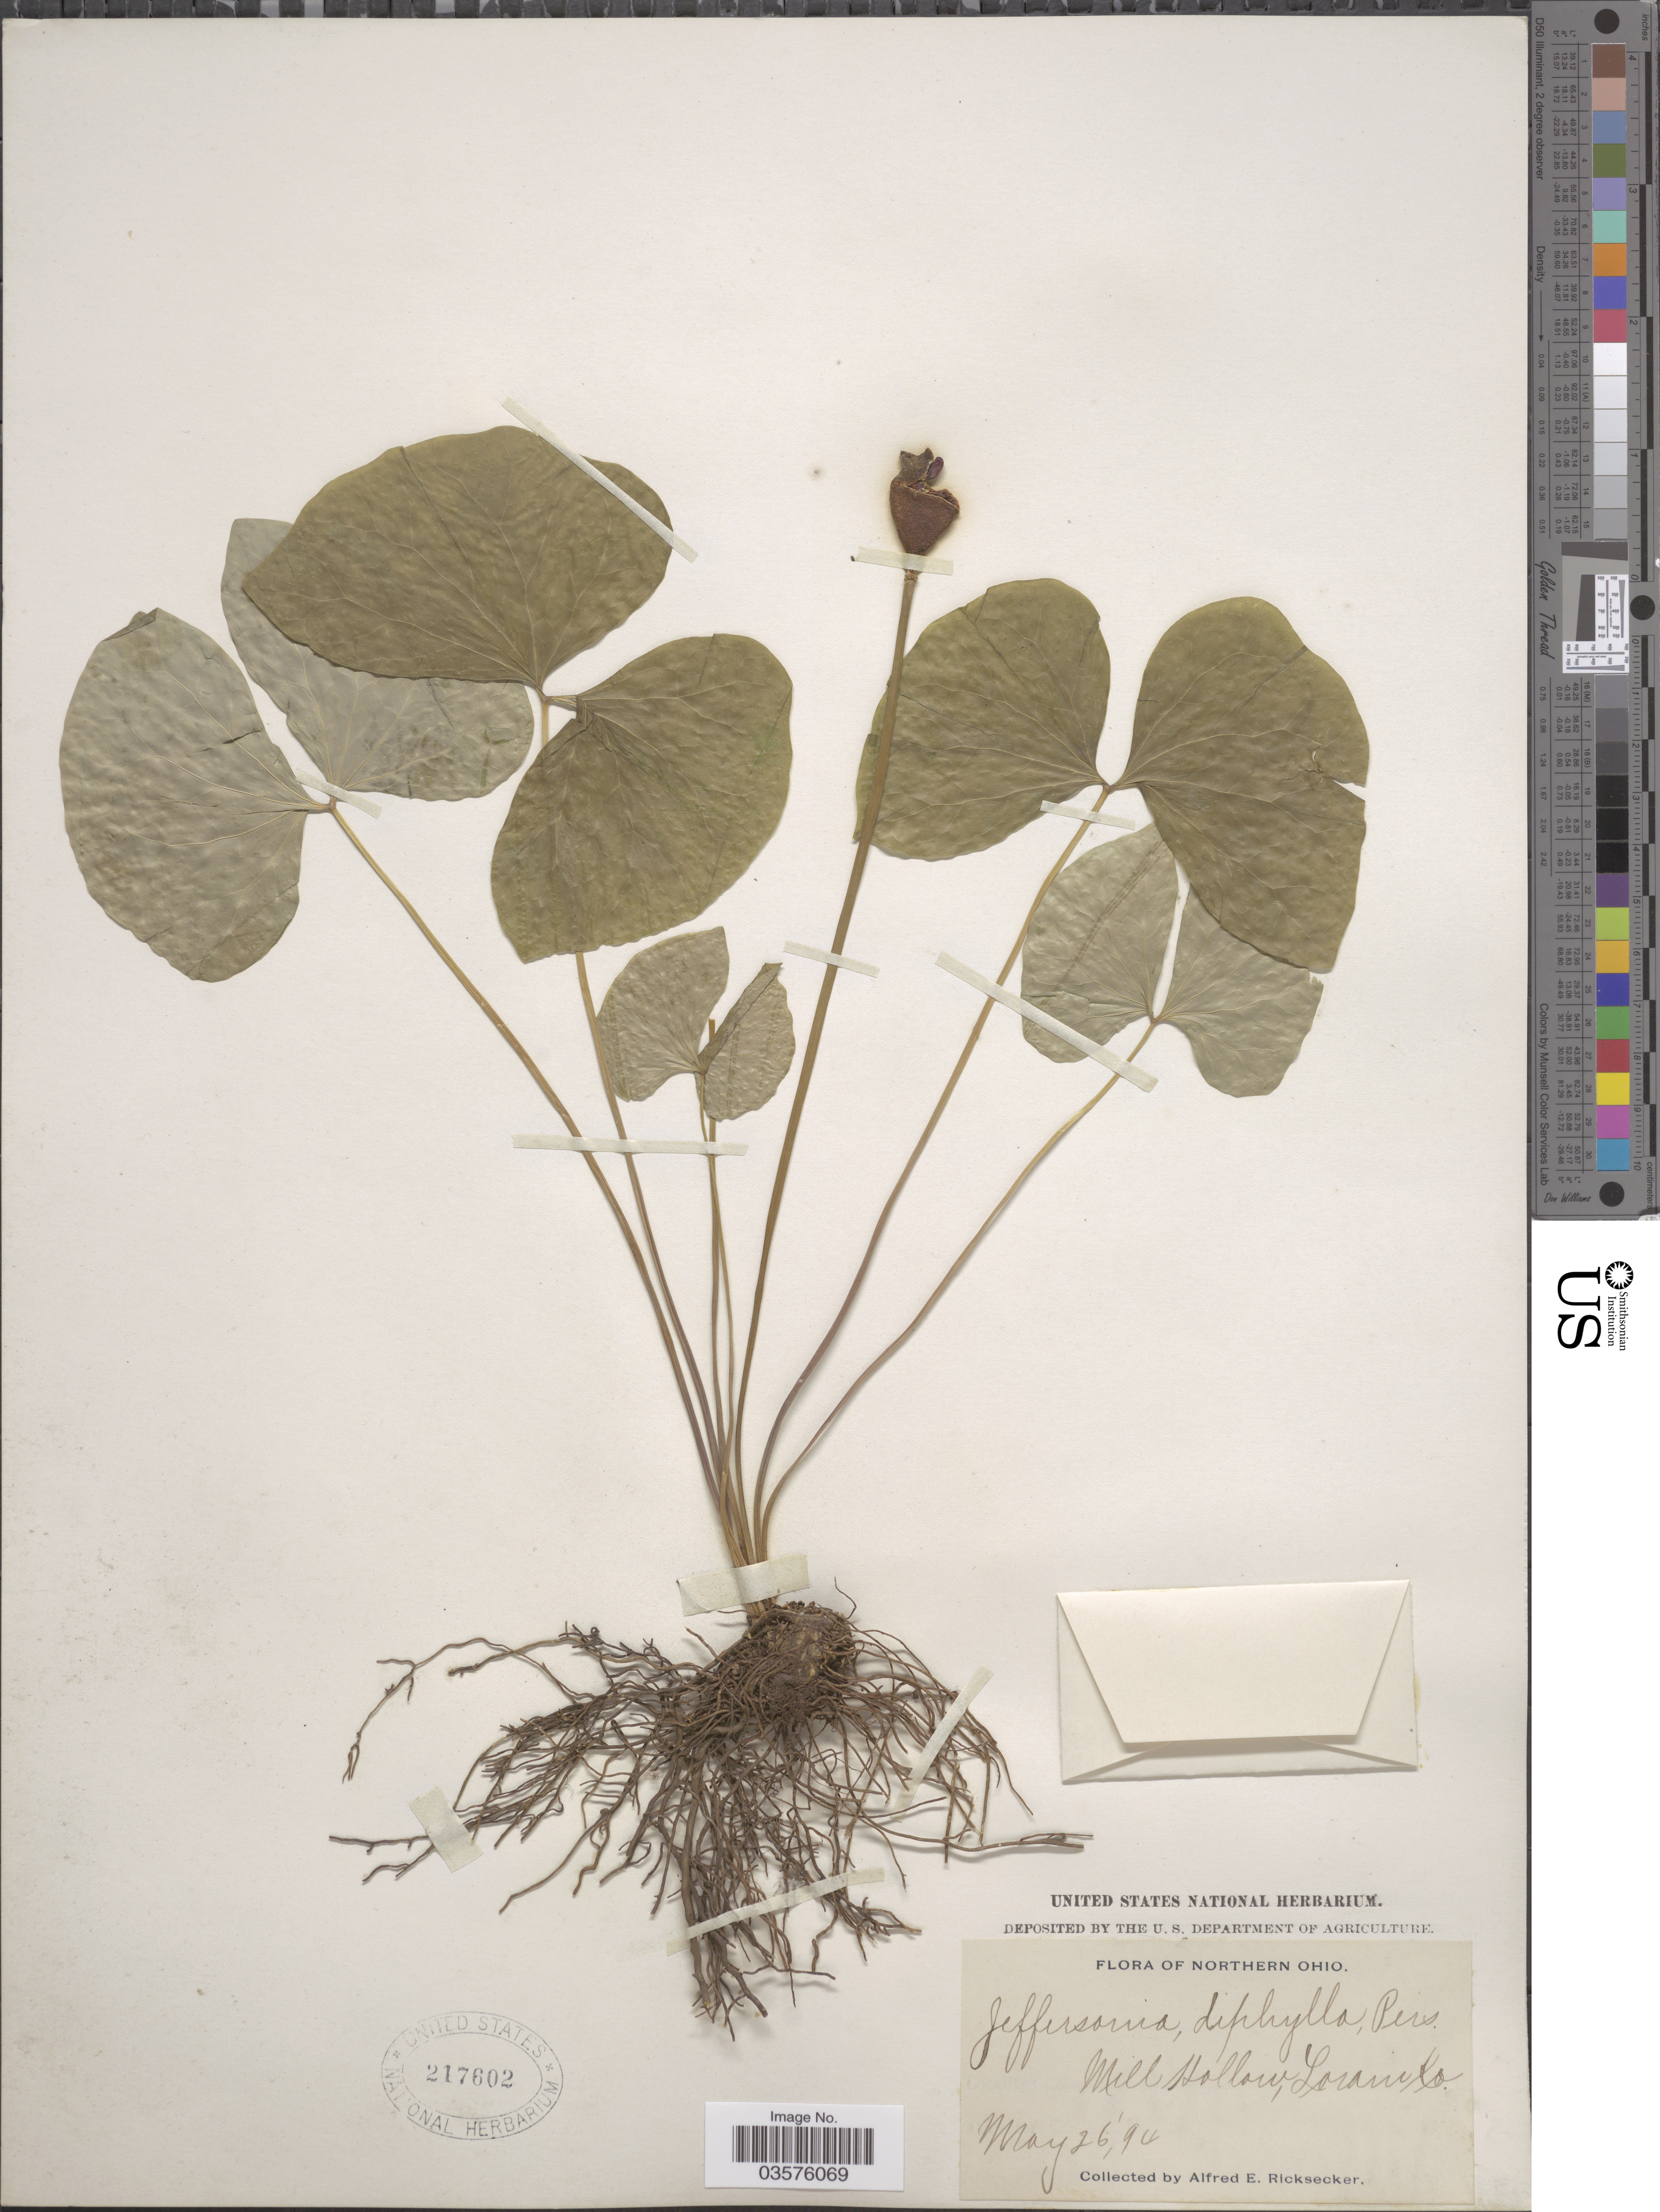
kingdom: Plantae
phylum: Tracheophyta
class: Magnoliopsida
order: Ranunculales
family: Berberidaceae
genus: Jeffersonia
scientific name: Jeffersonia diphylla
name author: (L.) Pers.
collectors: A. E. Ricksecker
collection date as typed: Transcribed d/m/y: 26/5/94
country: United States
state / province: Ohio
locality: Northern Ohio. Mill Hollow, Lorain Co.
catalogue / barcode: US 217602